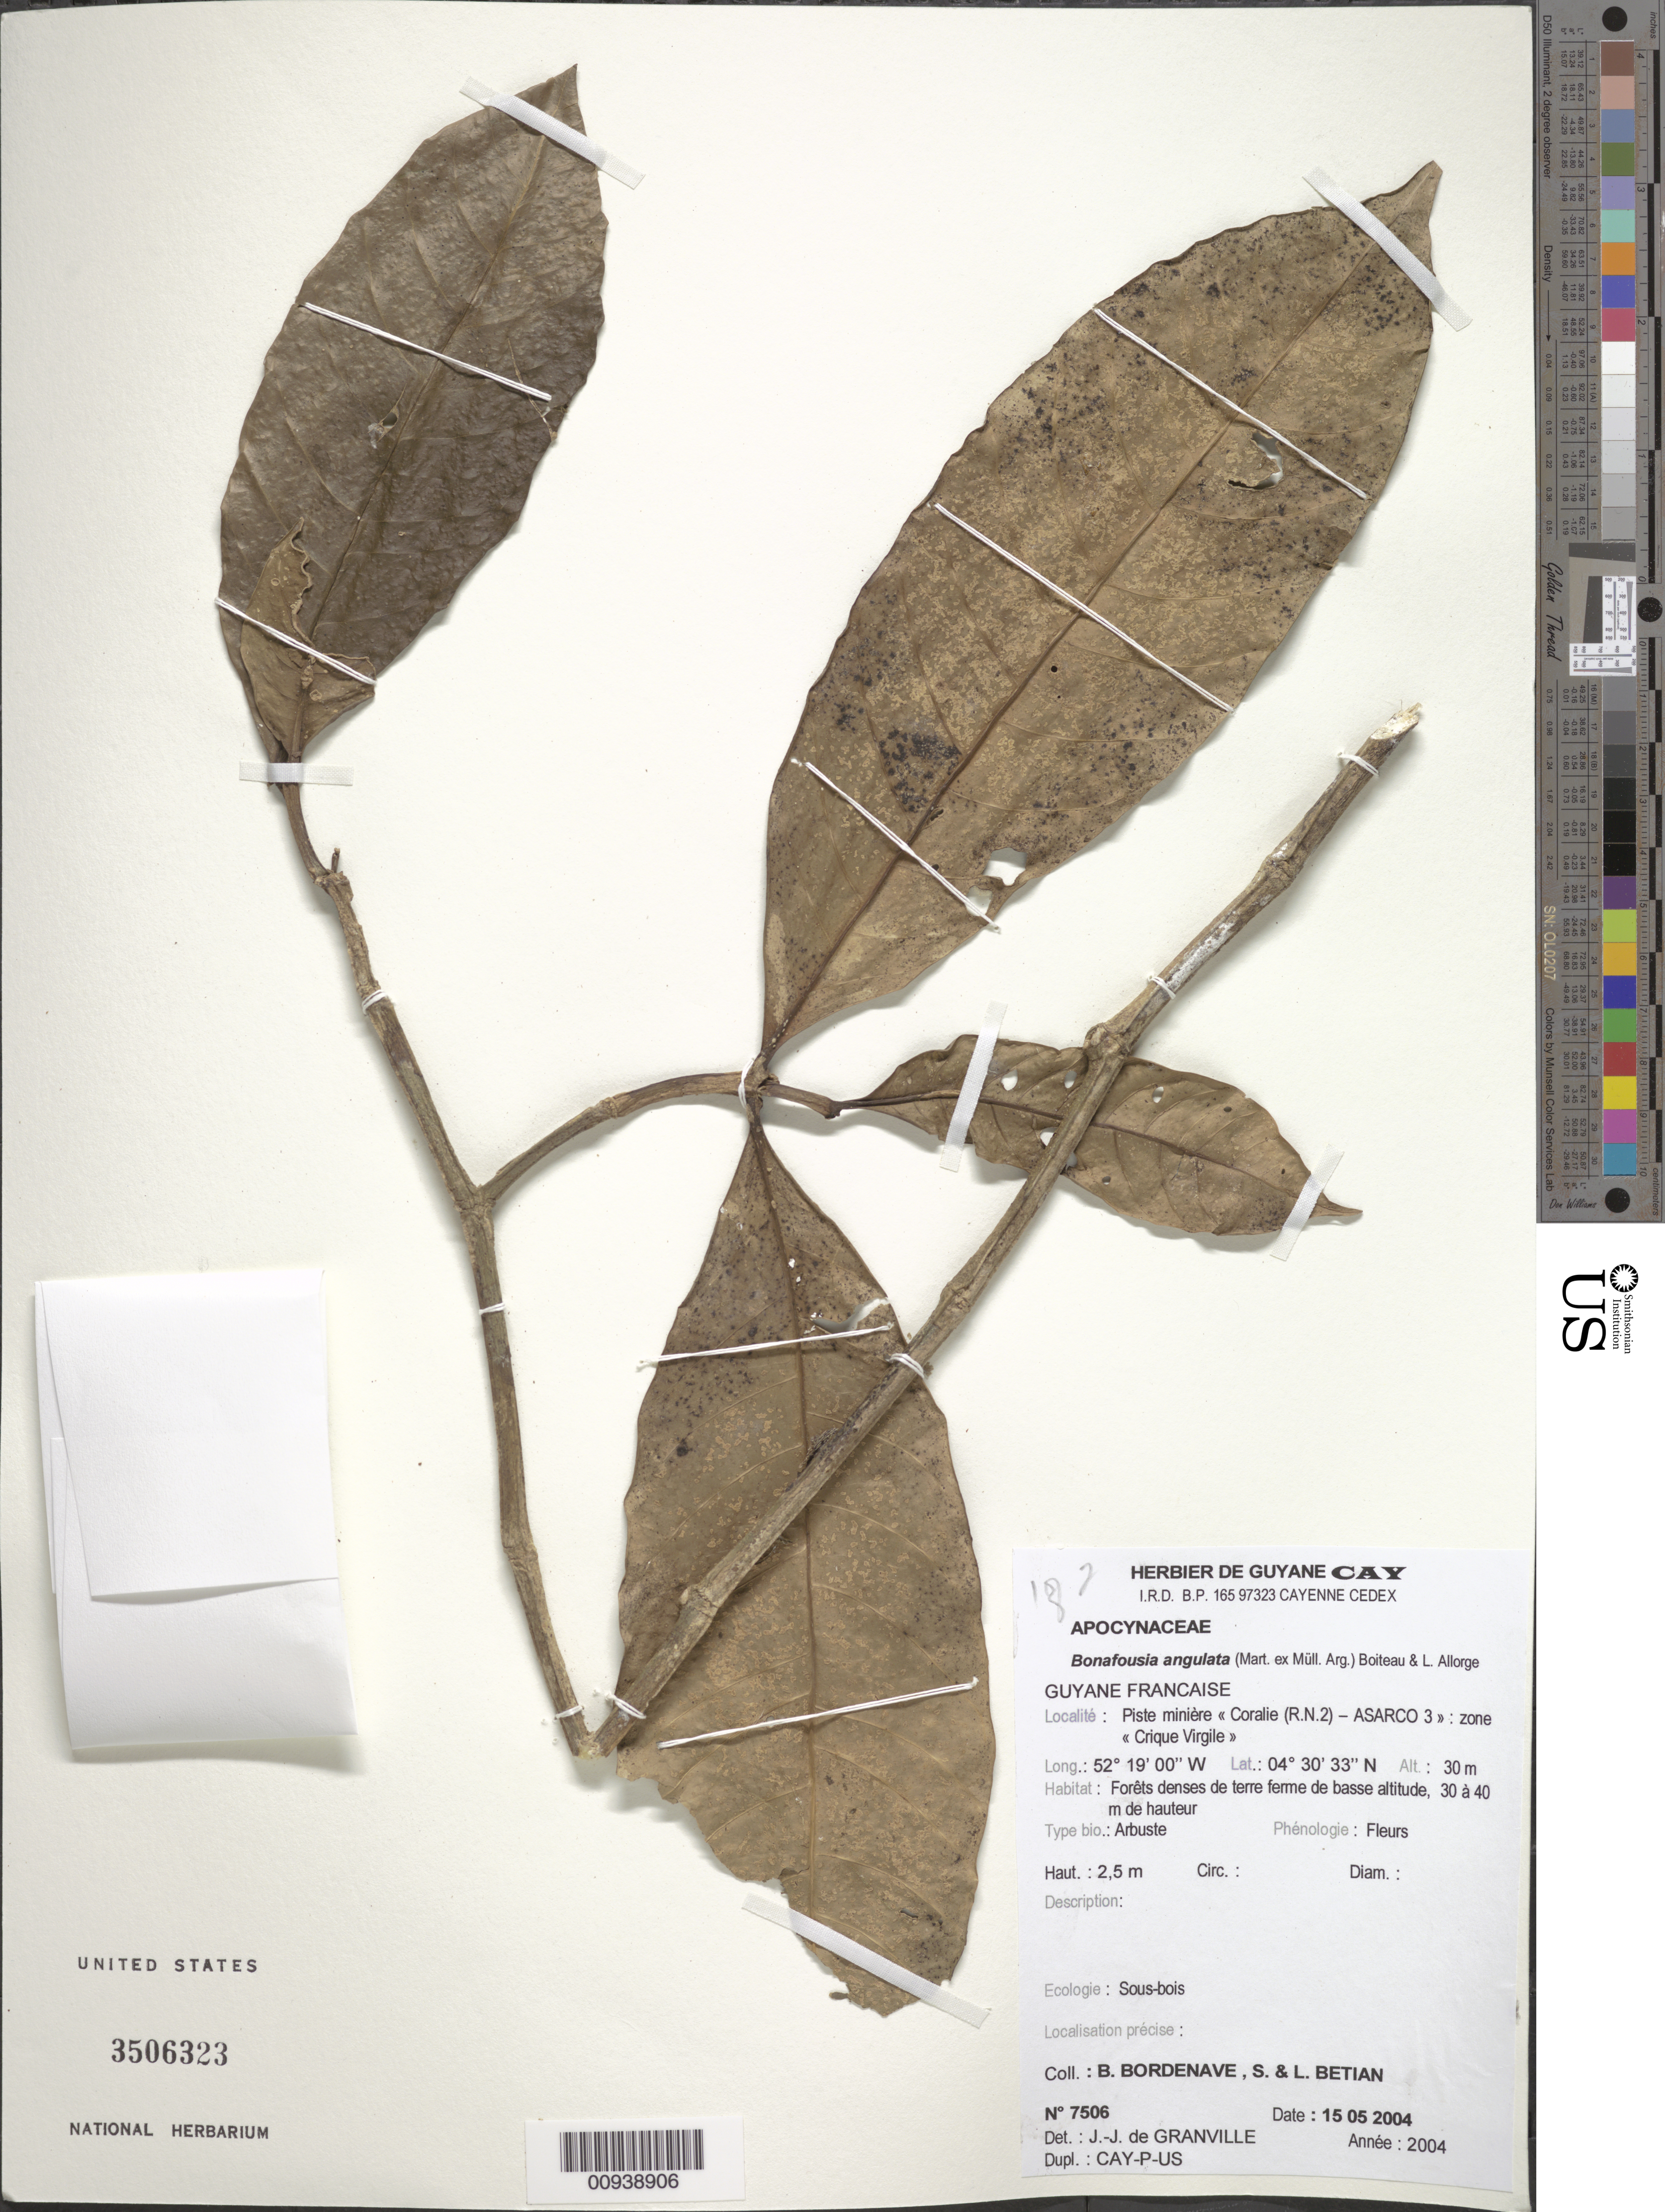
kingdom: Plantae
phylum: Tracheophyta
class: Magnoliopsida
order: Gentianales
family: Apocynaceae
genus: Bonafousia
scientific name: Bonafousia attenuata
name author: (Müll. Arg.) Boiteau & L. Allorge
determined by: Granville, J. J. de, (CAY), Institut de Recherche pour le Developpement (IRD) (FRENCH GUIANA)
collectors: B. Bordenave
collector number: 7506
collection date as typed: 15-May-04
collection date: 2004-05-15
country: French Guiana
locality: Coralie (R.N.2) à ASARCO 3, Crique Virgile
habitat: Forêts denses de terre ferme de basse altitude, 30-40 m de haut, sous bois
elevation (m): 30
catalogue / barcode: US 3506323